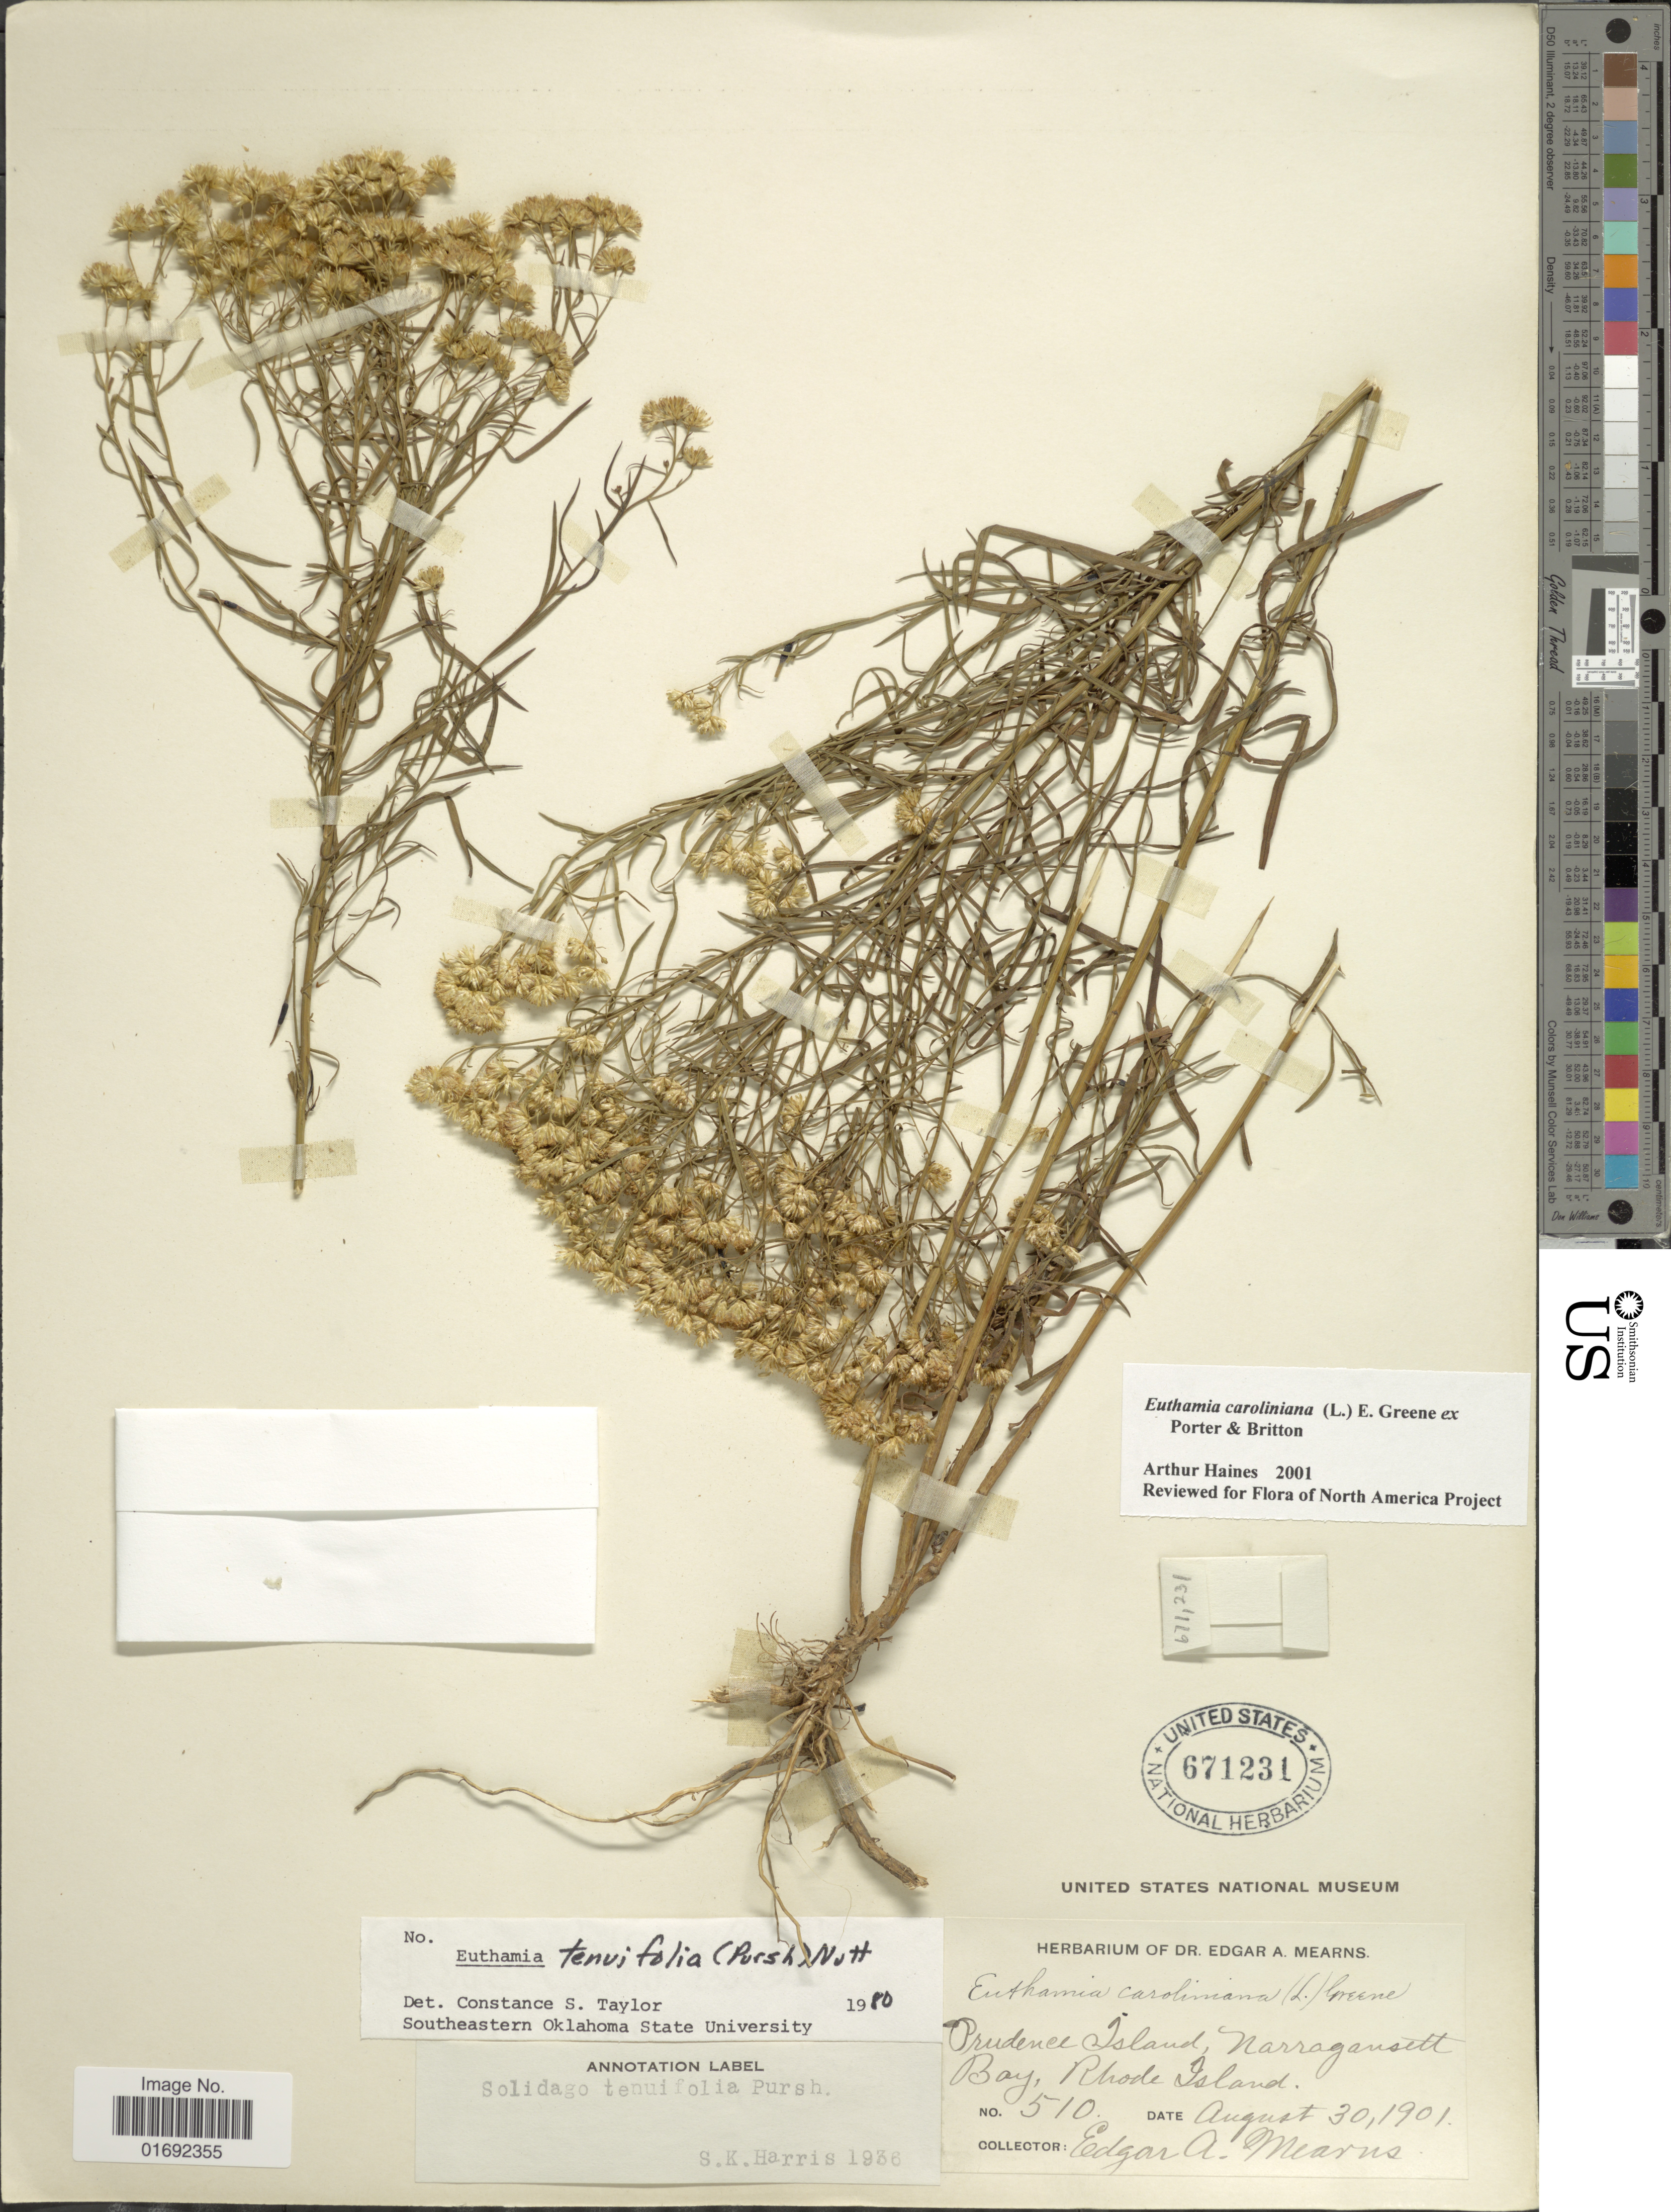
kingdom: Plantae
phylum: Tracheophyta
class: Magnoliopsida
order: Asterales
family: Asteraceae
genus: Euthamia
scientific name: Euthamia caroliniana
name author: (L.) Greene ex Porter & Britton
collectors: E. A. Mearns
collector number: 510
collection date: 1901-08-30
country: United States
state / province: Rhode Island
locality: Prudence Island, Narragausett Bay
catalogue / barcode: US 671231